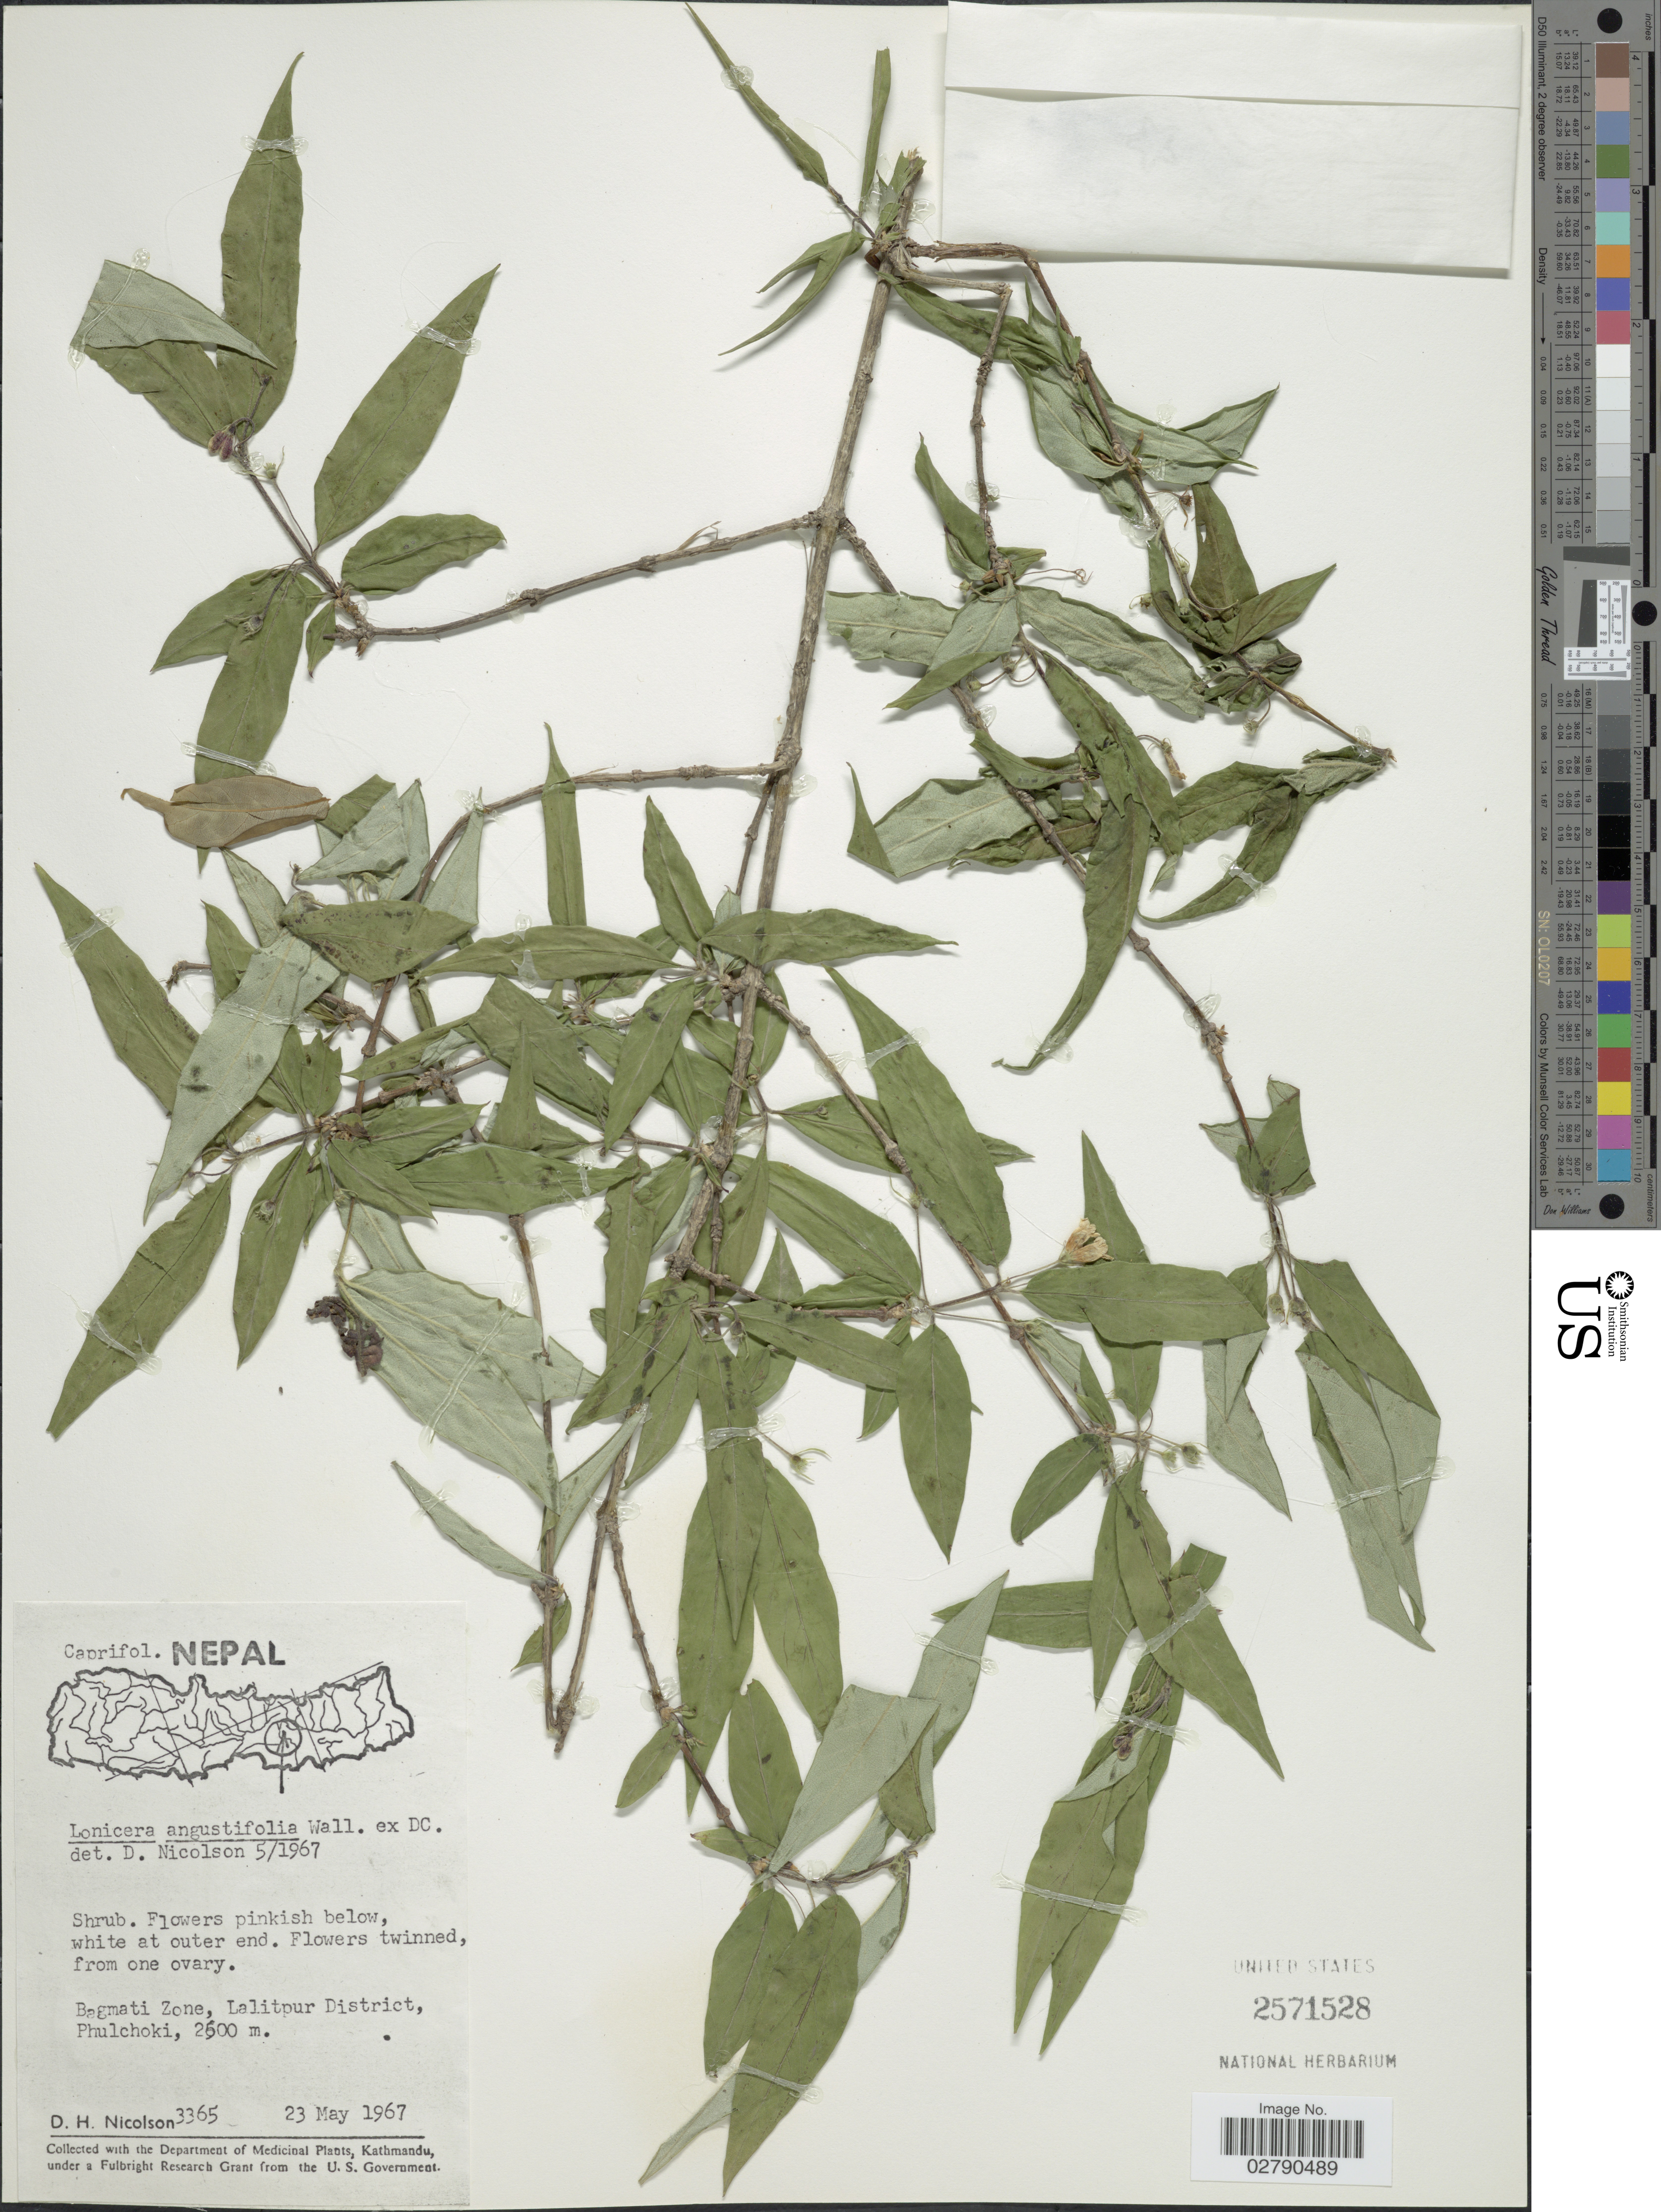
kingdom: Plantae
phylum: Tracheophyta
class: Magnoliopsida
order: Dipsacales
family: Caprifoliaceae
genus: Lonicera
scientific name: Lonicera angustifolia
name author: Wall. ex DC.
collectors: D. H. Nicolson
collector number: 3365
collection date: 1967-05-23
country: Nepal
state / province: Bagmati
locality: Bagmati Zone, Lalitpur District, Phulchoki.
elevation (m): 2600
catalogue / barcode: US 2571528